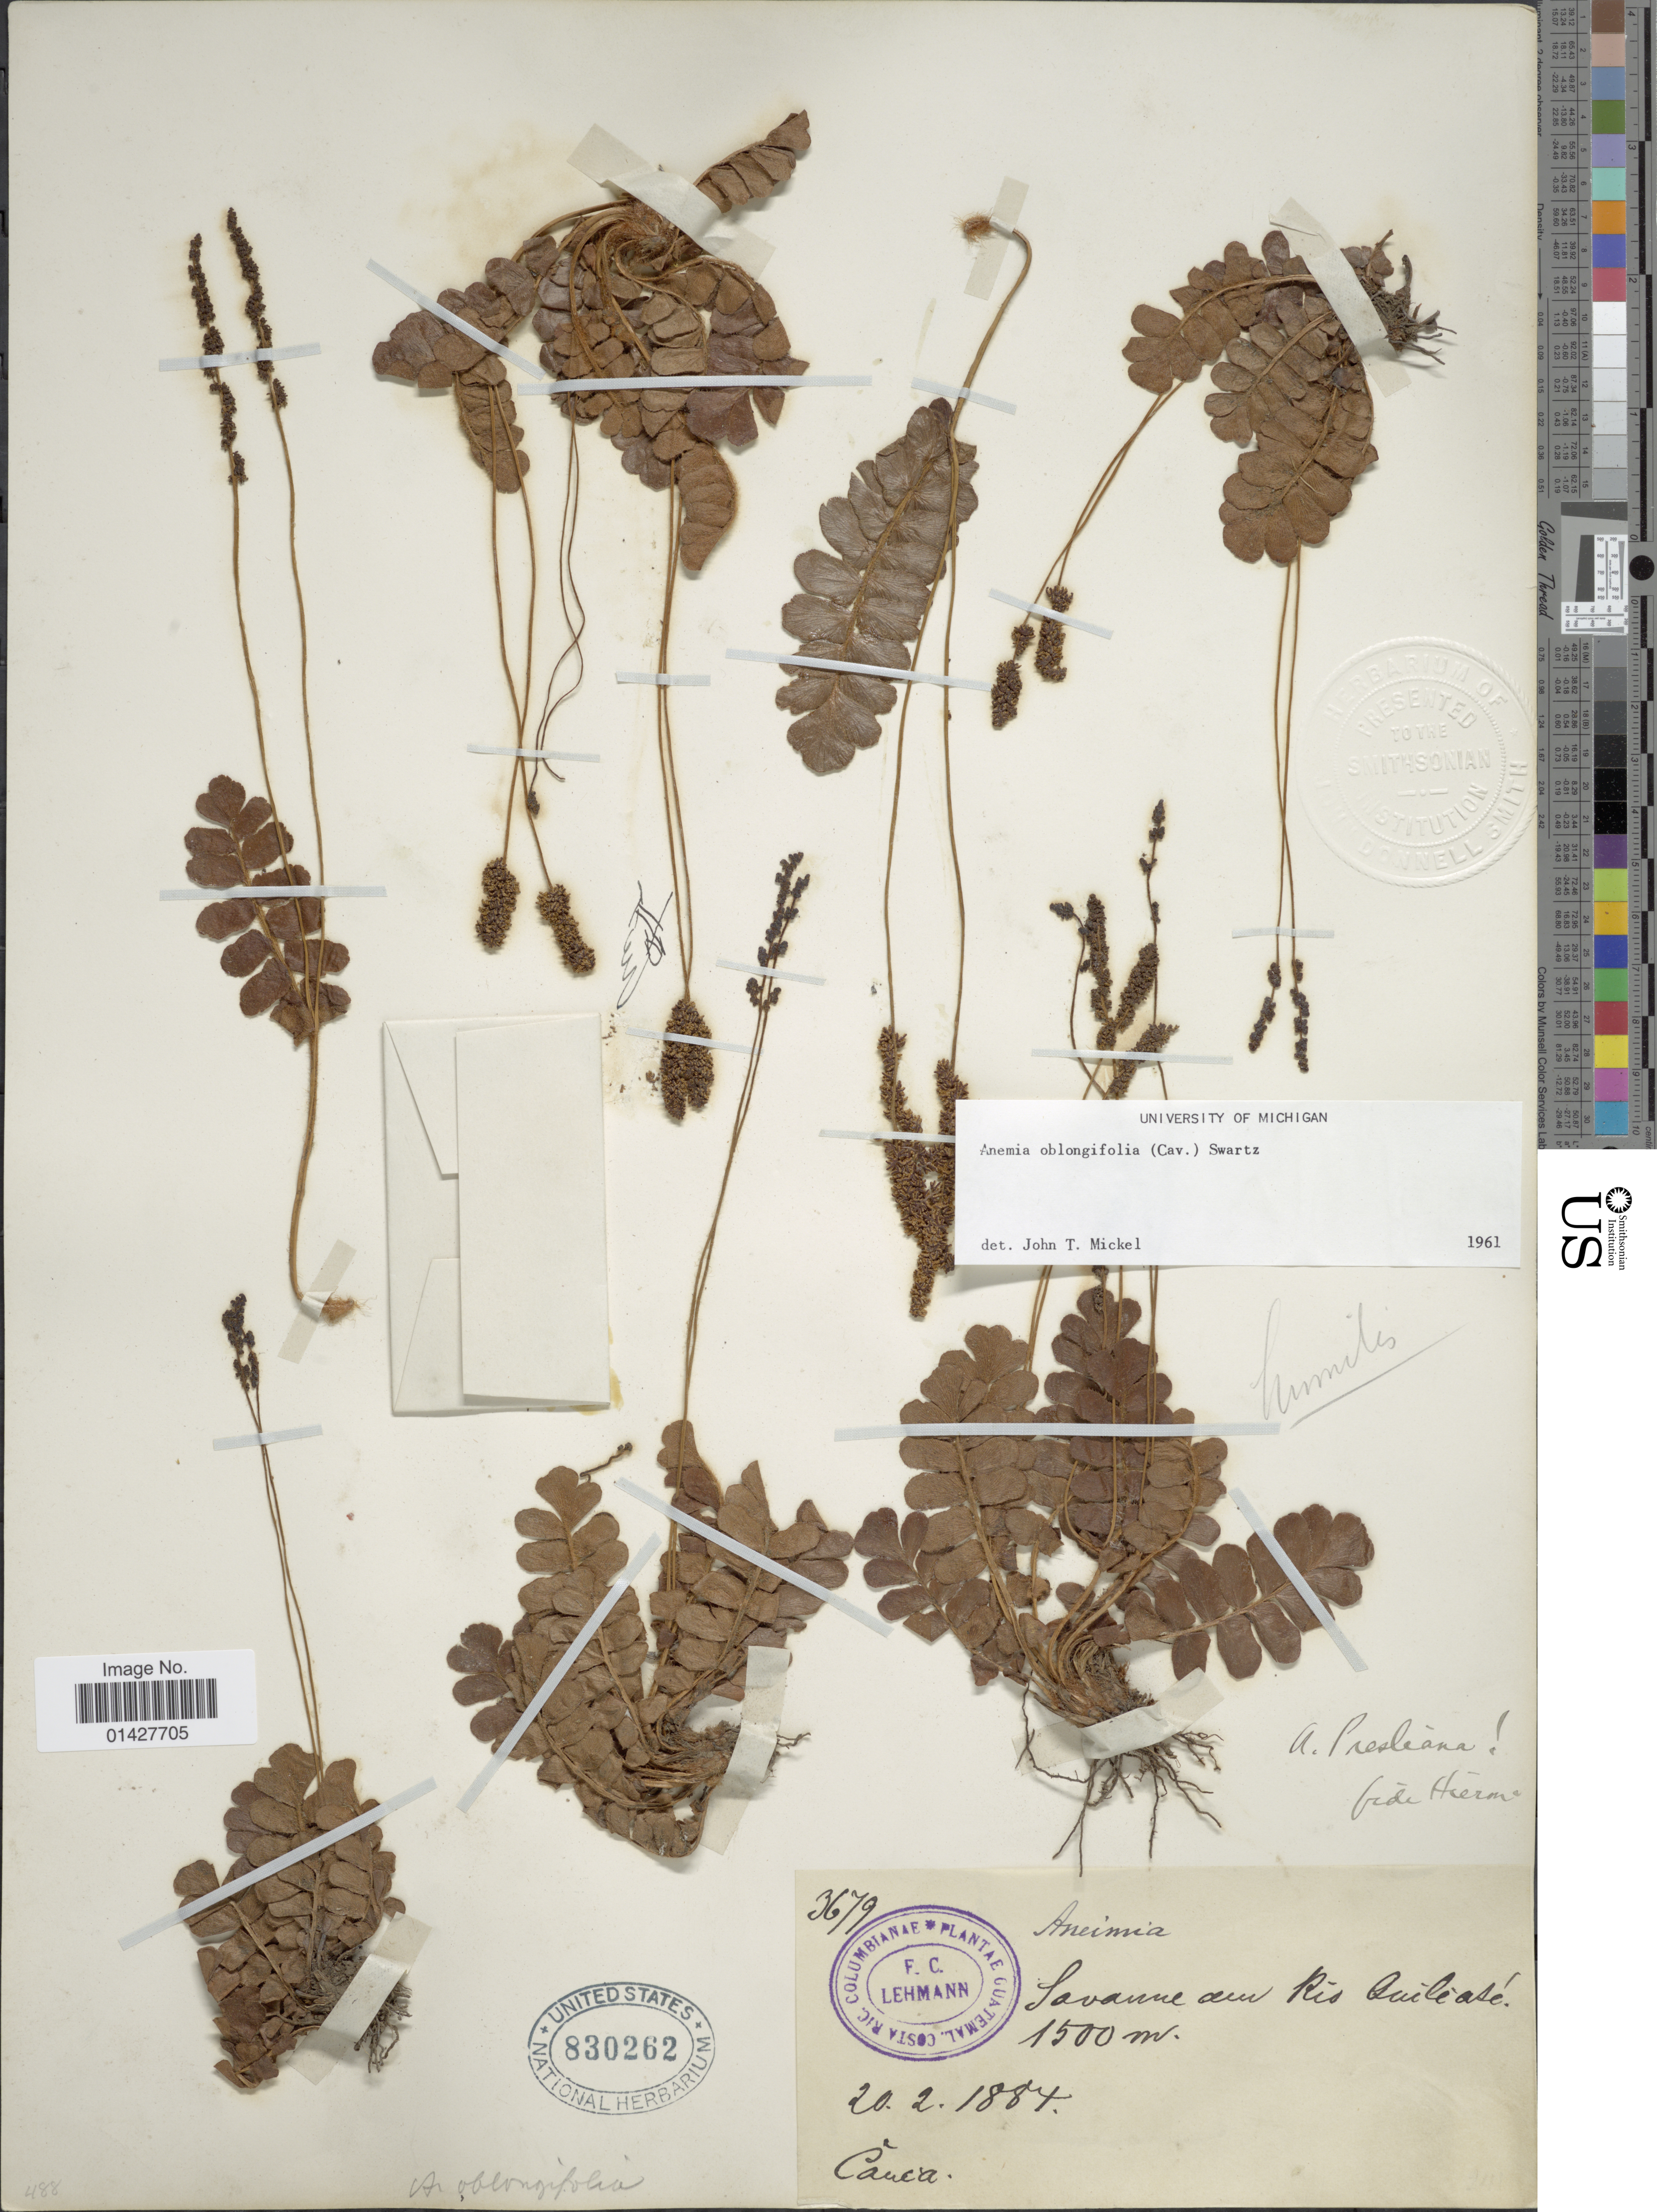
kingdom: Plantae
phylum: Tracheophyta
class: Polypodiopsida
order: Schizaeales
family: Anemiaceae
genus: Anemia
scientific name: Anemia oblongifolia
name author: (Cav.) Sw.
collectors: F. C. Lehmann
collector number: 3679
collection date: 1884-02-20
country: Colombia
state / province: Cauca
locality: Savanne am Rio Quilcate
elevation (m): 1500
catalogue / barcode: US 830262